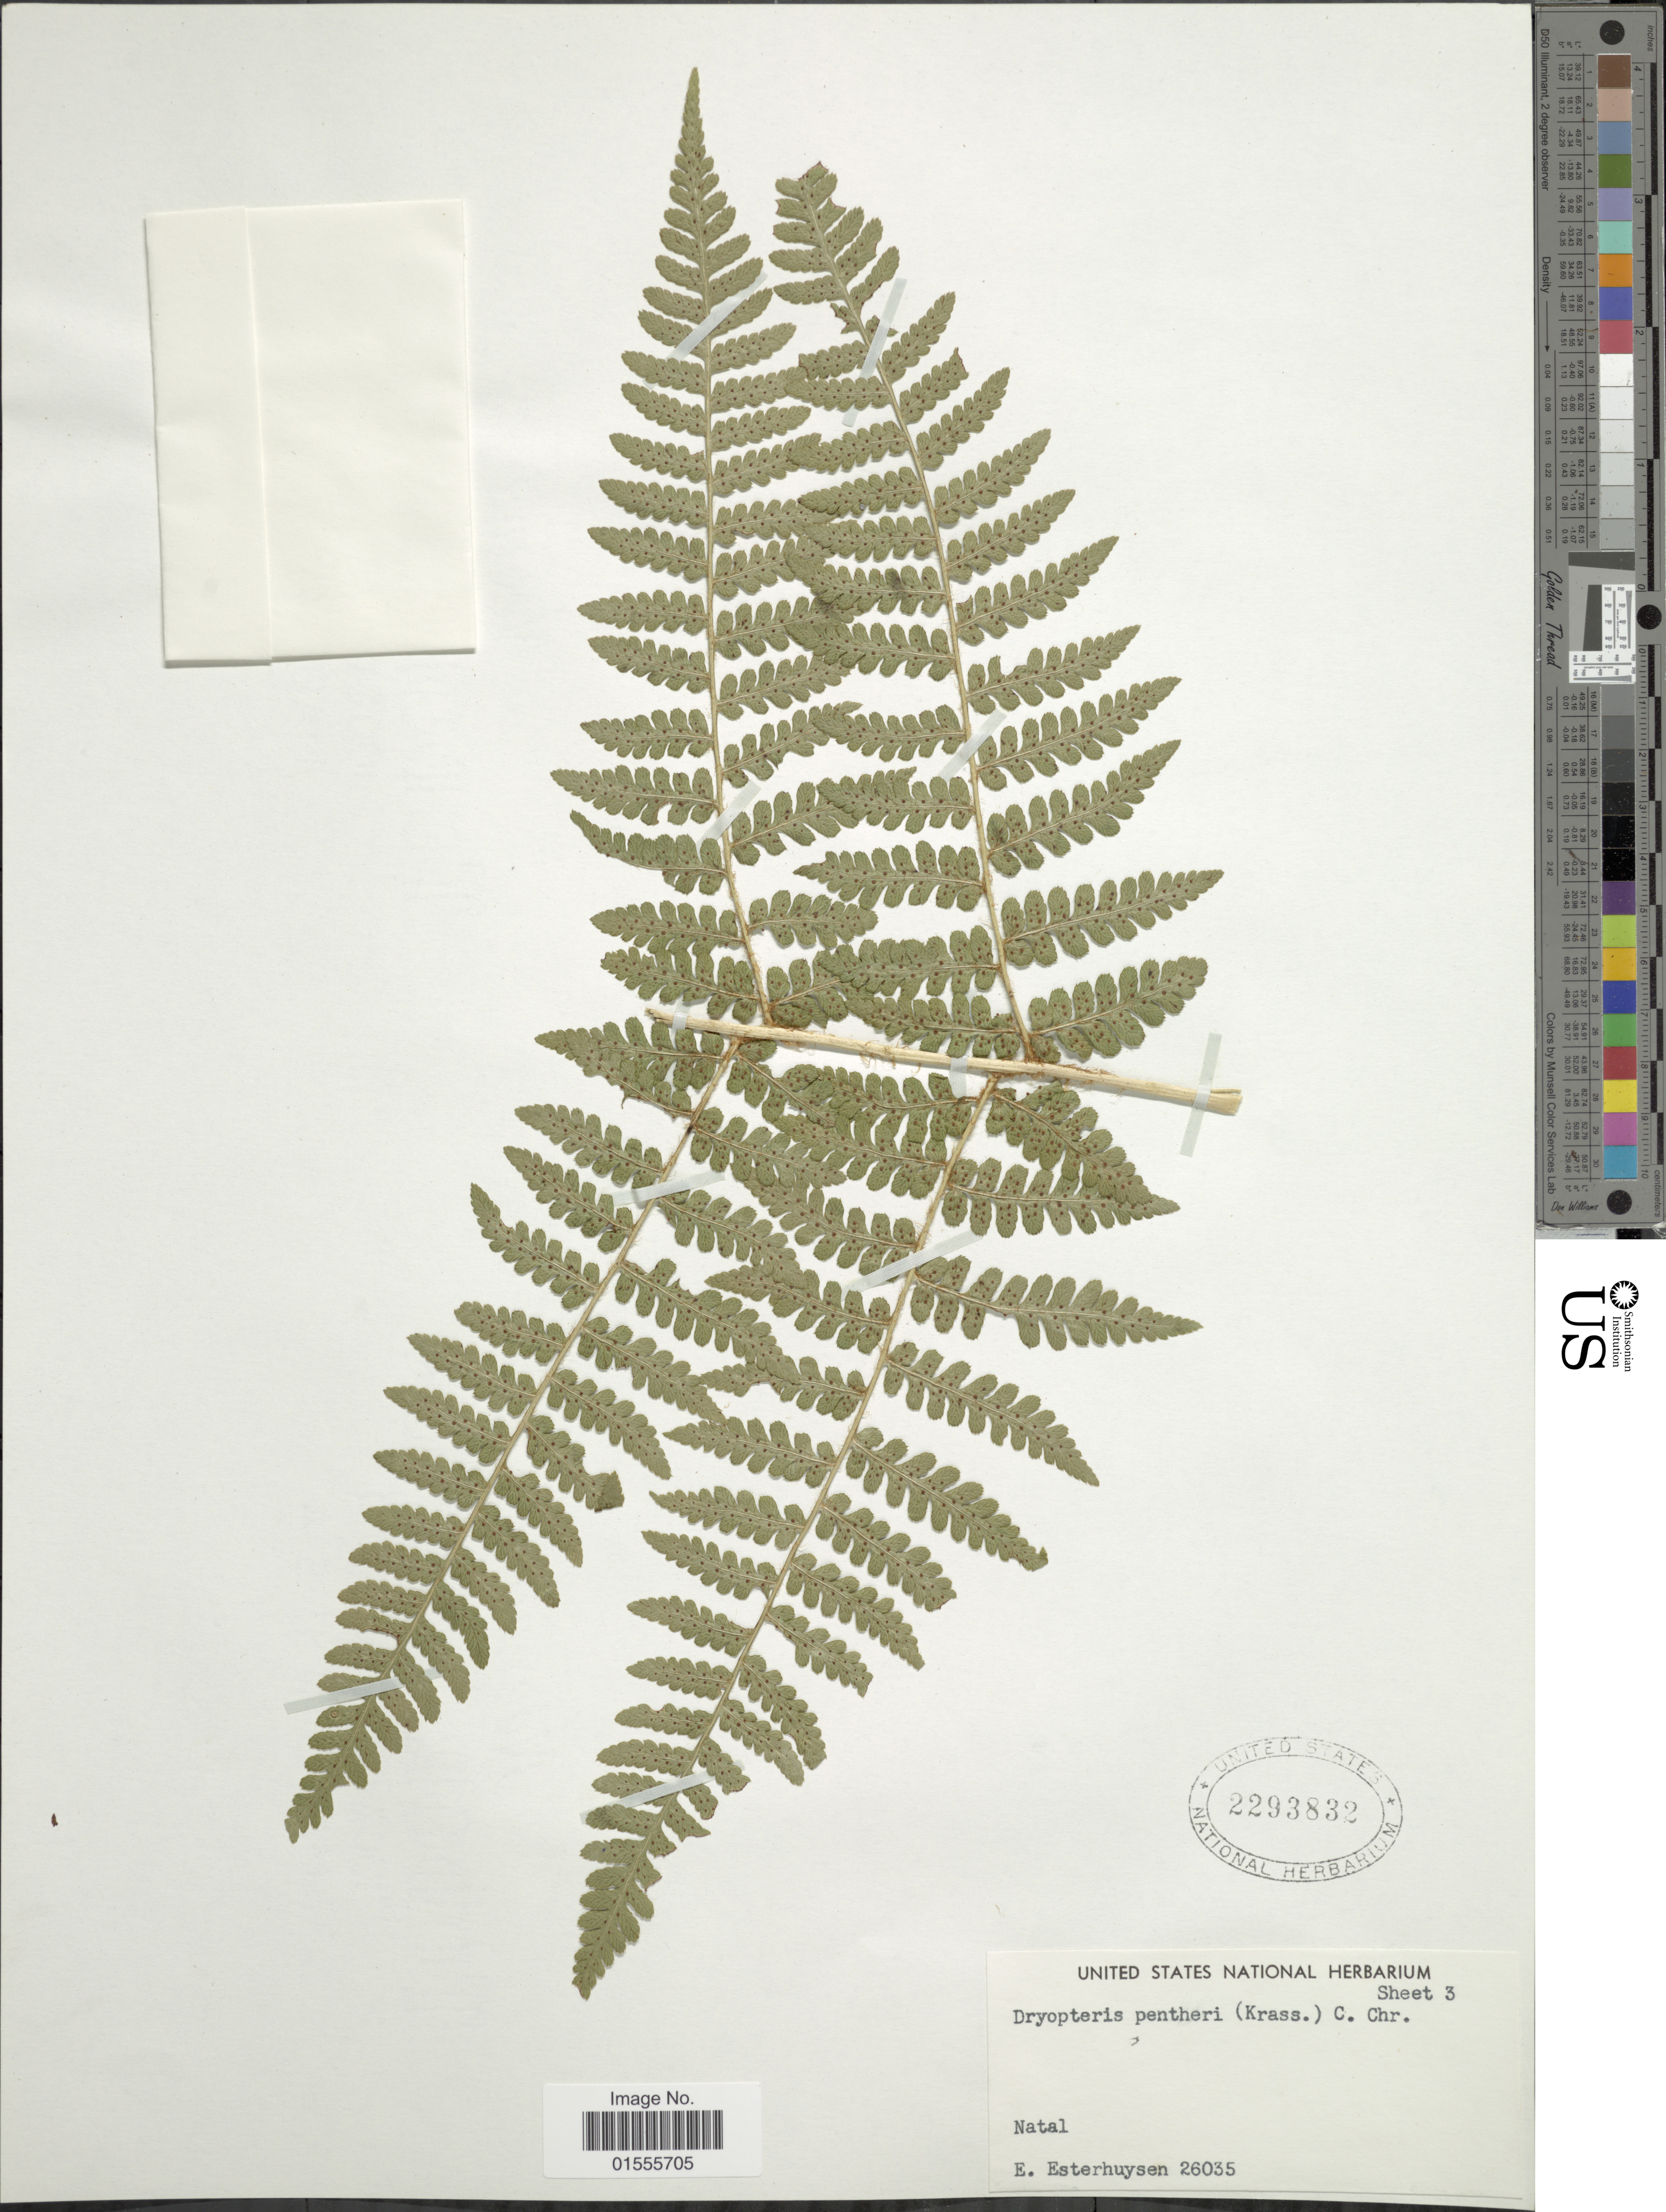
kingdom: Plantae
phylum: Tracheophyta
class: Polypodiopsida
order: Polypodiales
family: Dryopteridaceae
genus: Dryopteris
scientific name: Dryopteris pentheri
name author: (Krasser) C. Chr.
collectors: E. E. Esterhuysen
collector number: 26035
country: South Africa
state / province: KwaZulu-Natal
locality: Natal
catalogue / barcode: US 2293832